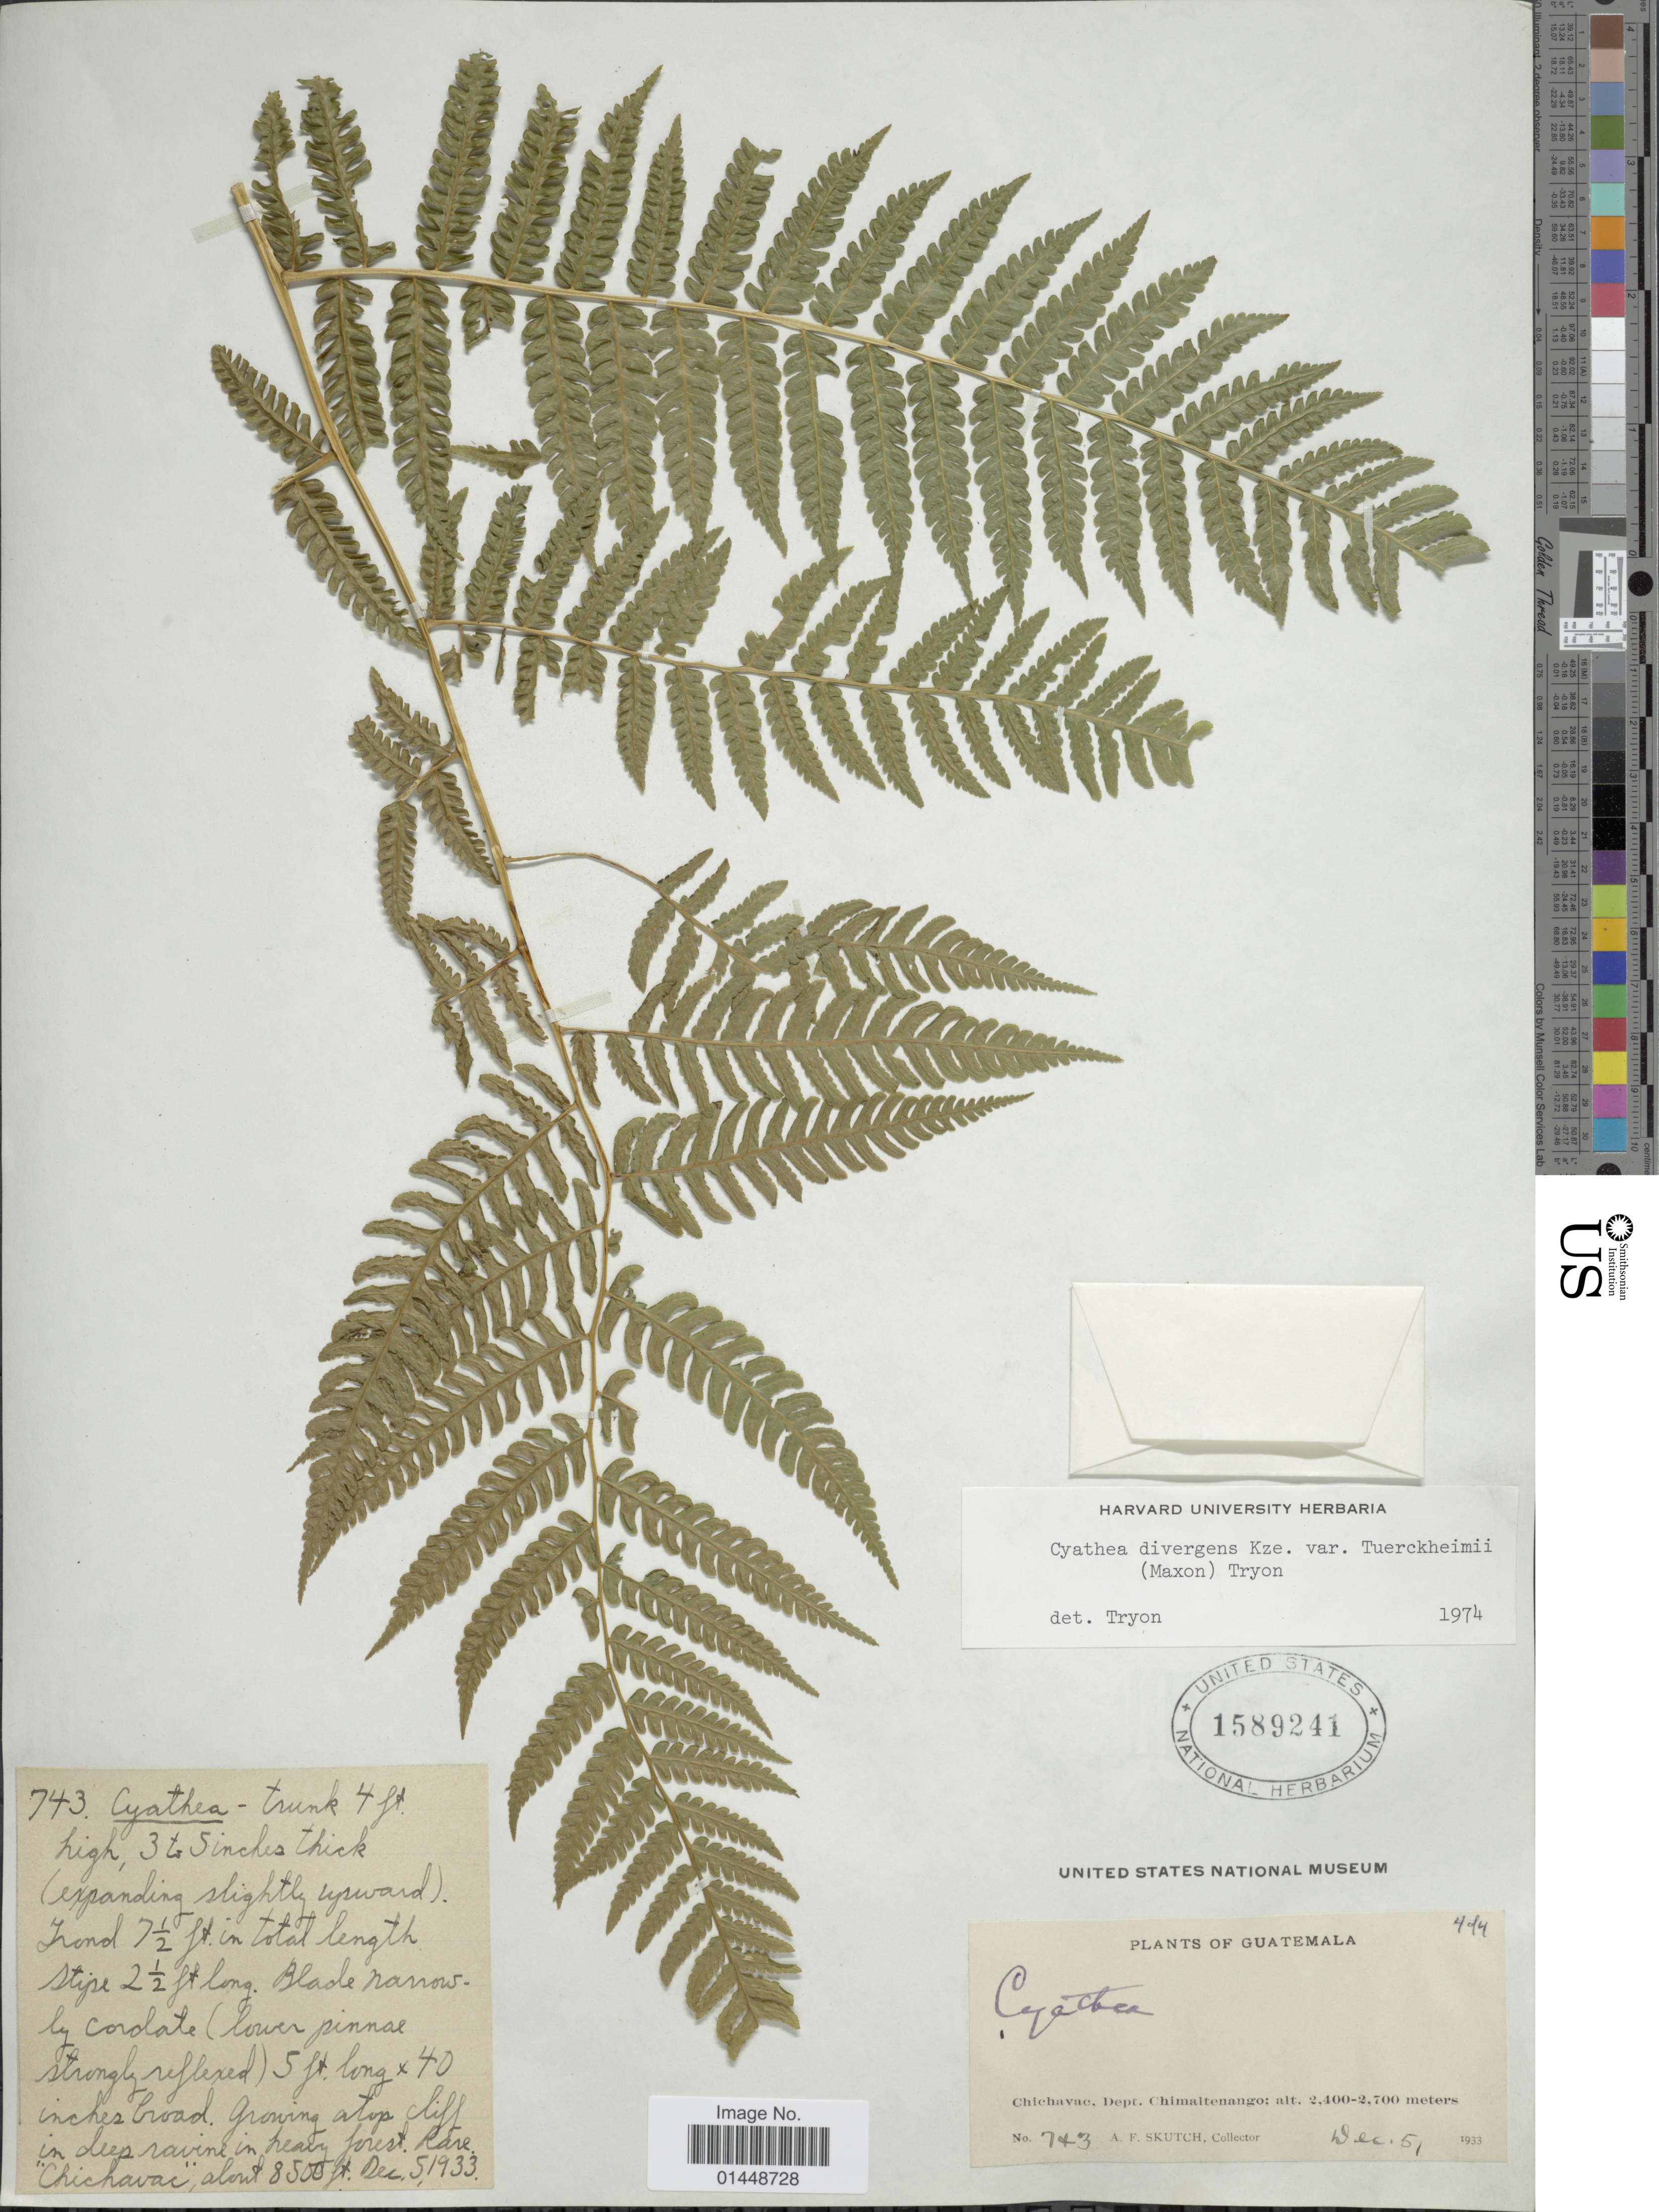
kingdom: Plantae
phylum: Tracheophyta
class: Polypodiopsida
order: Cyatheales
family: Cyatheaceae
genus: Cyathea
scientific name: Cyathea divergens var. tuerckheimii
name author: (Maxon) R.M. Tryon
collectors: A. F. Skutch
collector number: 743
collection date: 1933-12-05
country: Guatemala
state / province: Chimaltenango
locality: Chichavac, Dept. Chimaltenango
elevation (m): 2400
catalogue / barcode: US 1589241